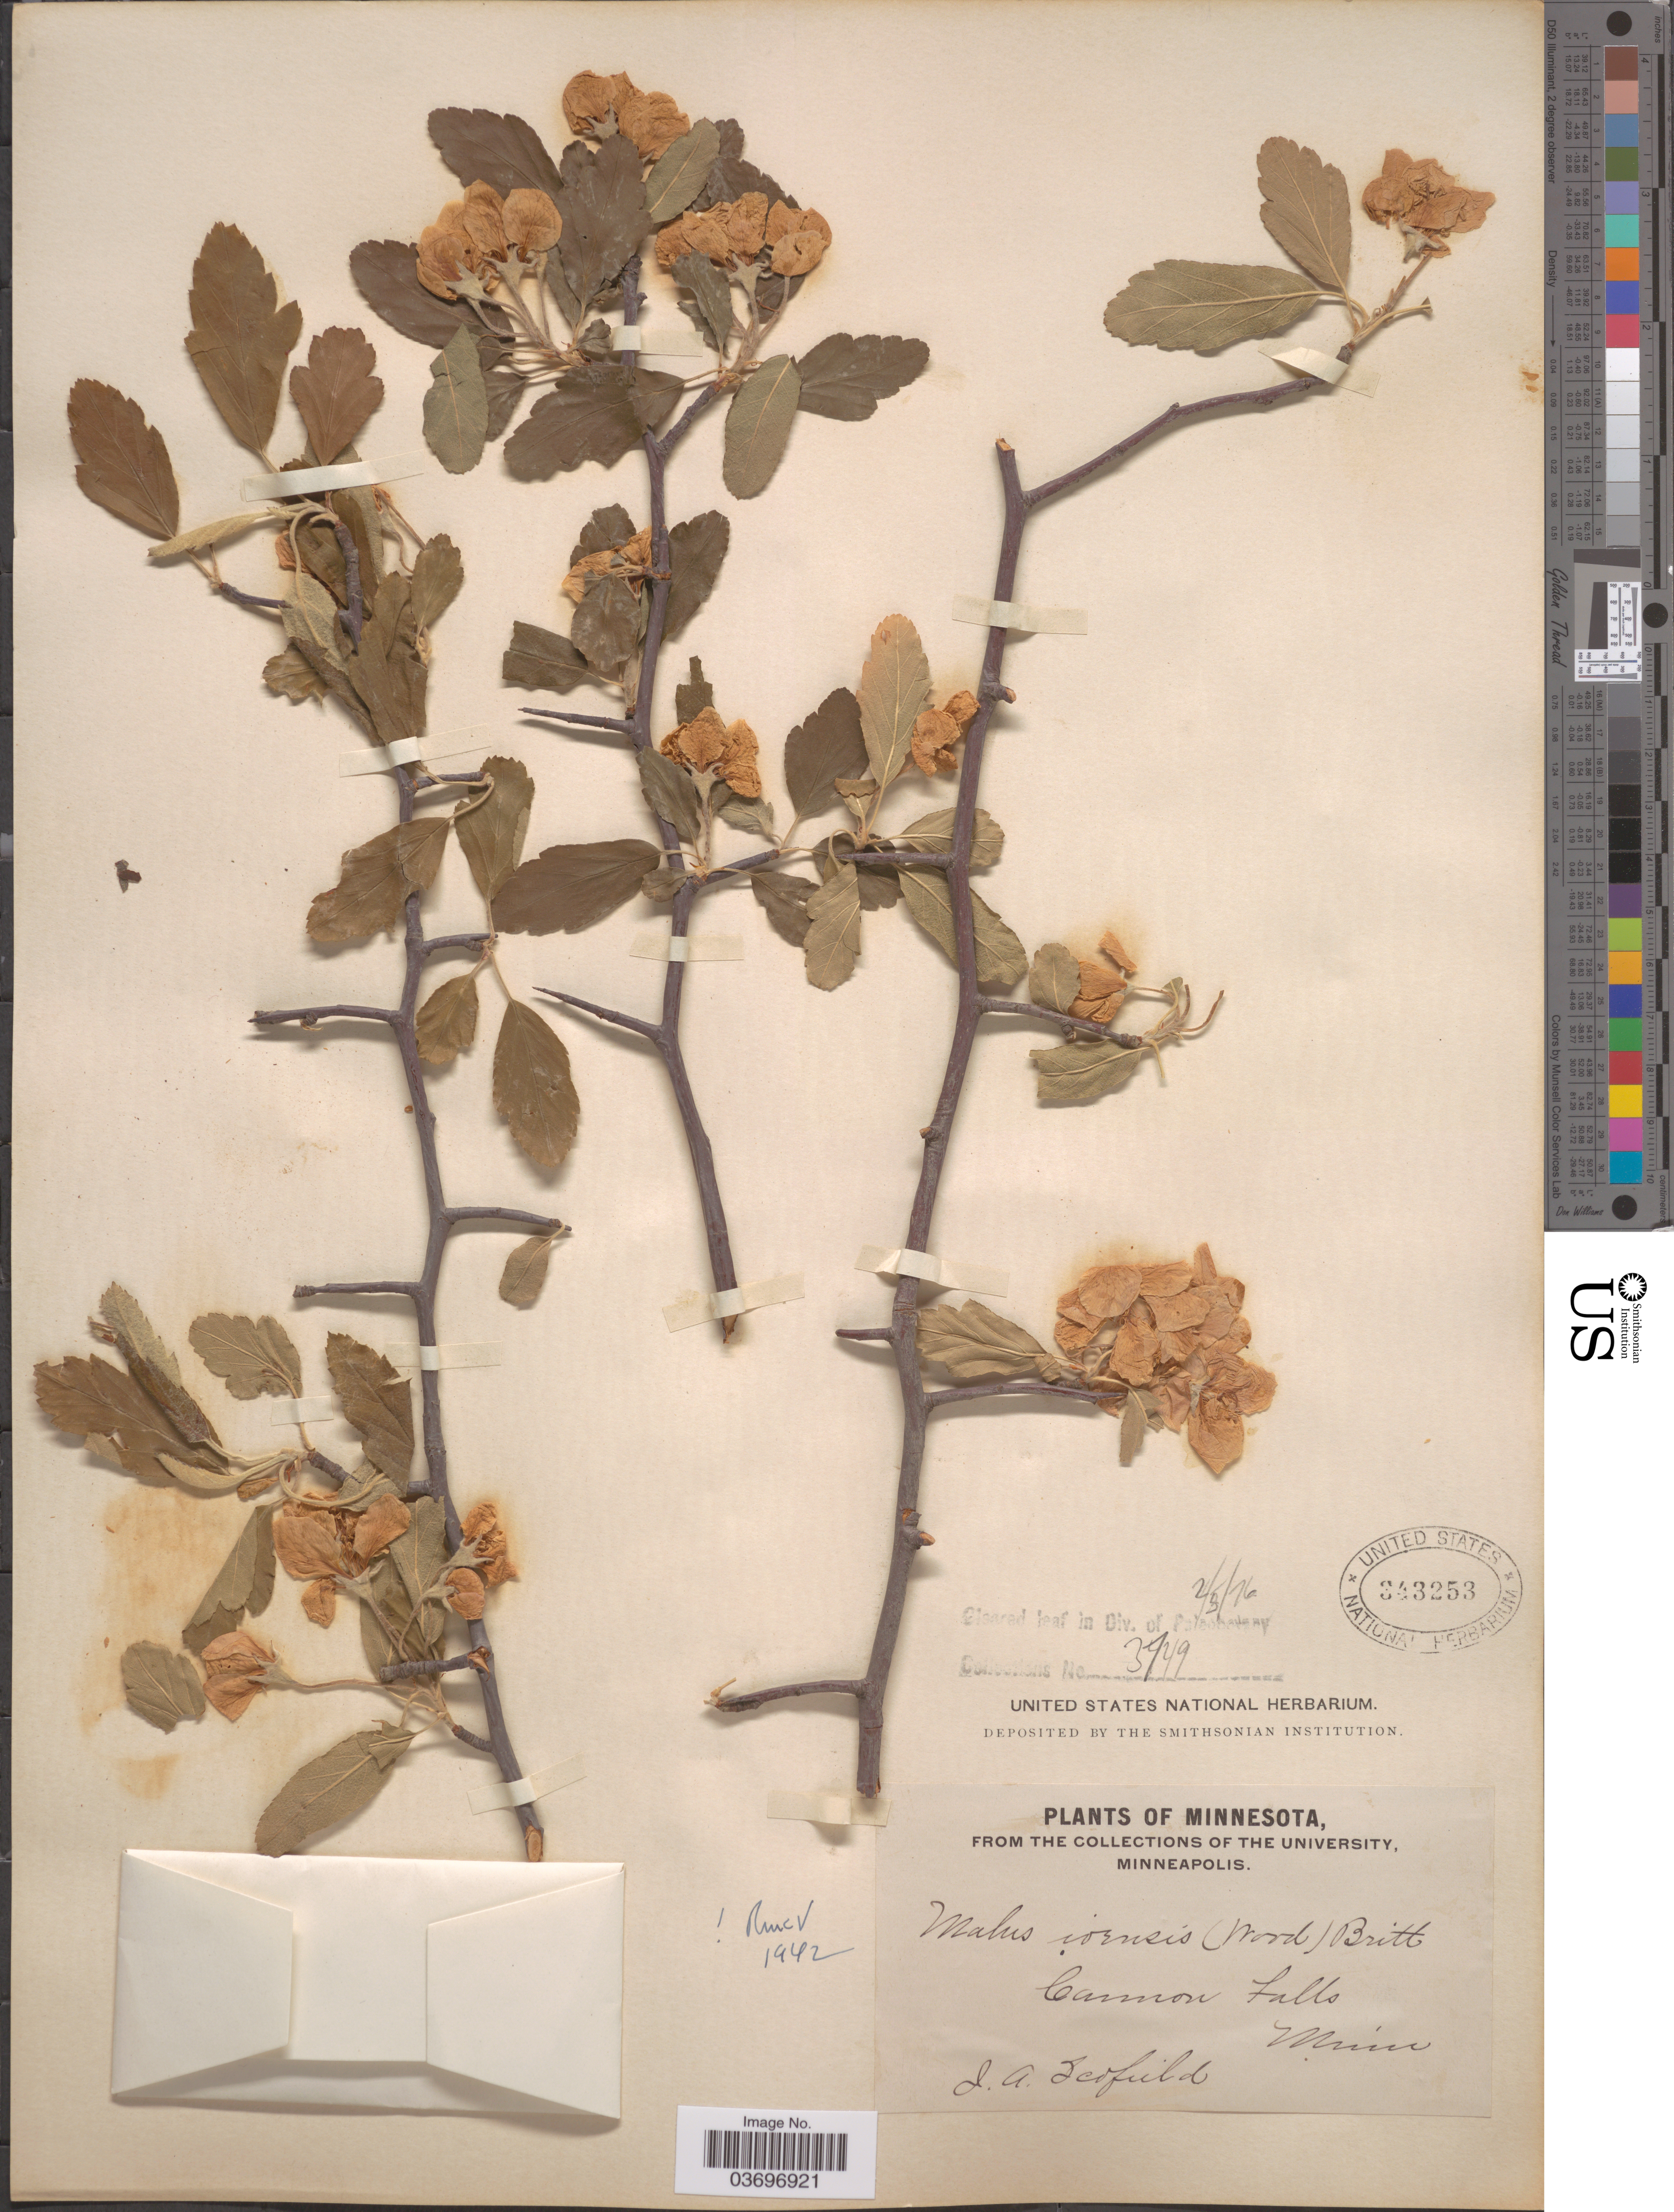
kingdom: Plantae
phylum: Tracheophyta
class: Magnoliopsida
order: Rosales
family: Rosaceae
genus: Malus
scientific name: Malus ioensis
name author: (Alph. Wood) Britton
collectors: J. Scofield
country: United States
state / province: Minnesota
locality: Cannon Falls.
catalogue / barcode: US 343253